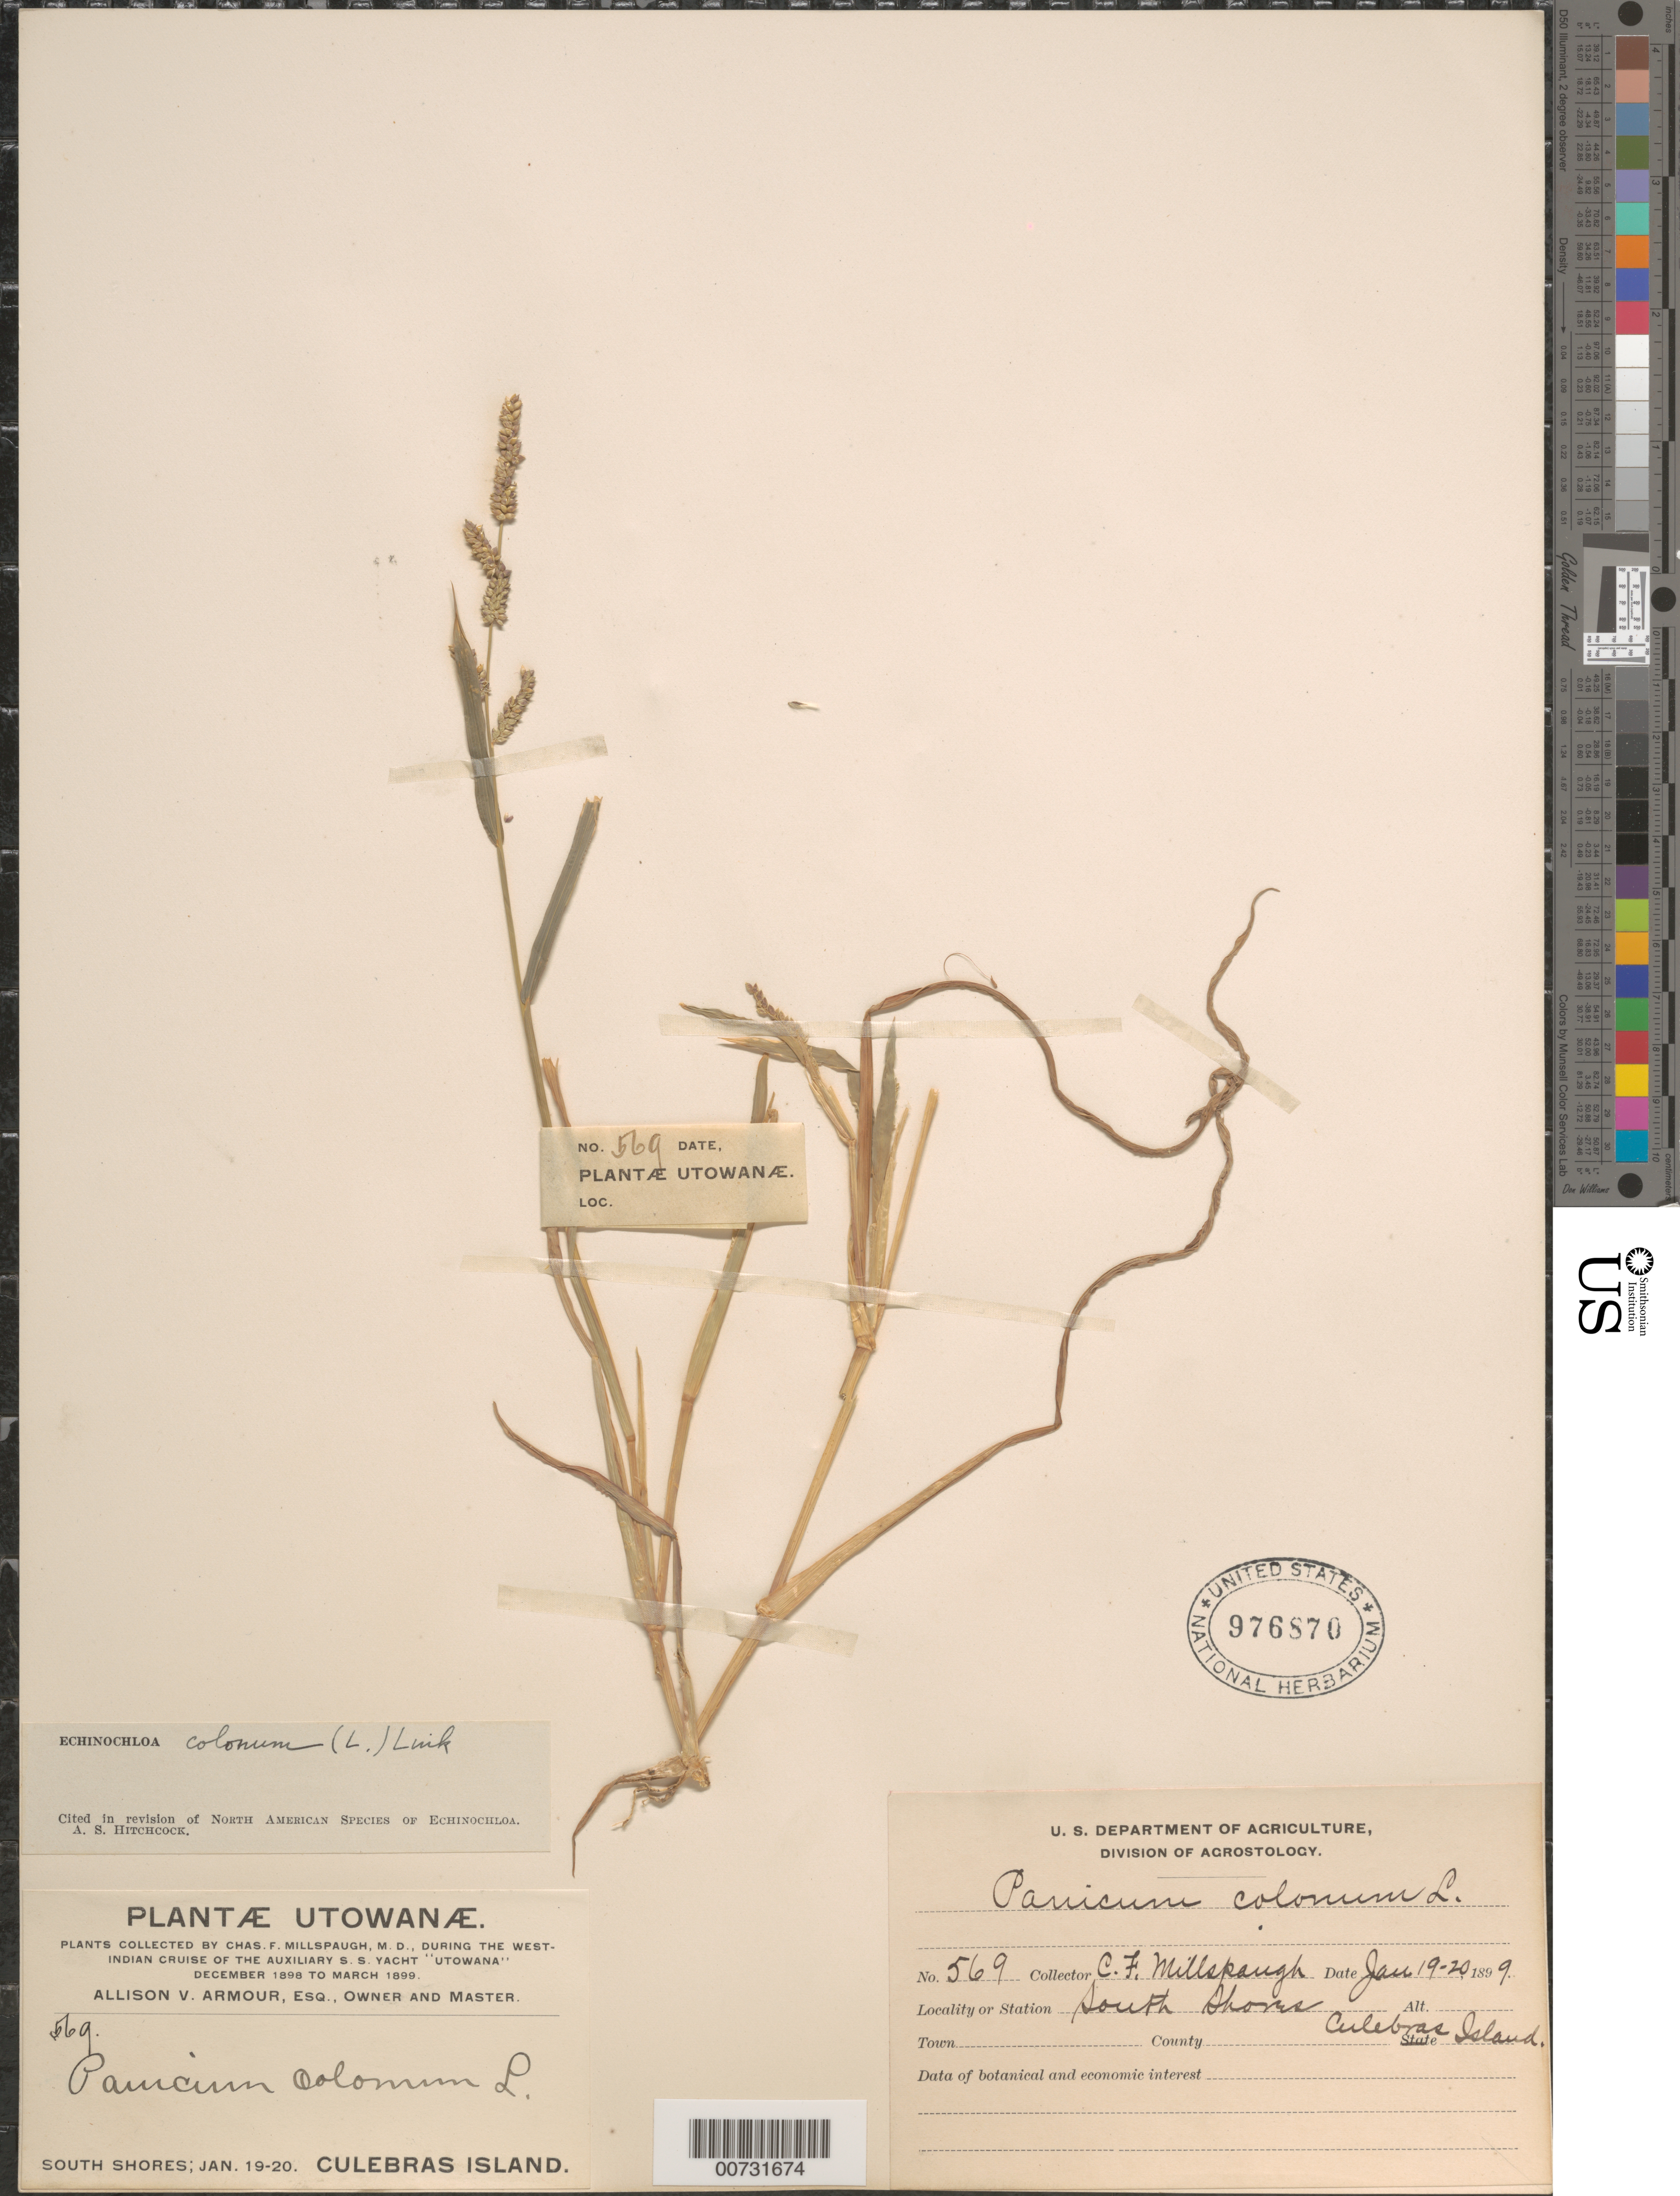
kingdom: Plantae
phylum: Tracheophyta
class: Liliopsida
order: Poales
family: Poaceae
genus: Echinochloa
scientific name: Echinochloa colona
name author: (L.) Link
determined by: Hitchcock, Albert S.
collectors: C. F. Millspaugh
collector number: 569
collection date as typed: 19 Jan 1899 to 20 Jan 1899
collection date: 1899-01-19/1899-01-20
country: Puerto Rico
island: Culebra I.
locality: South Shore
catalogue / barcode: US 976870